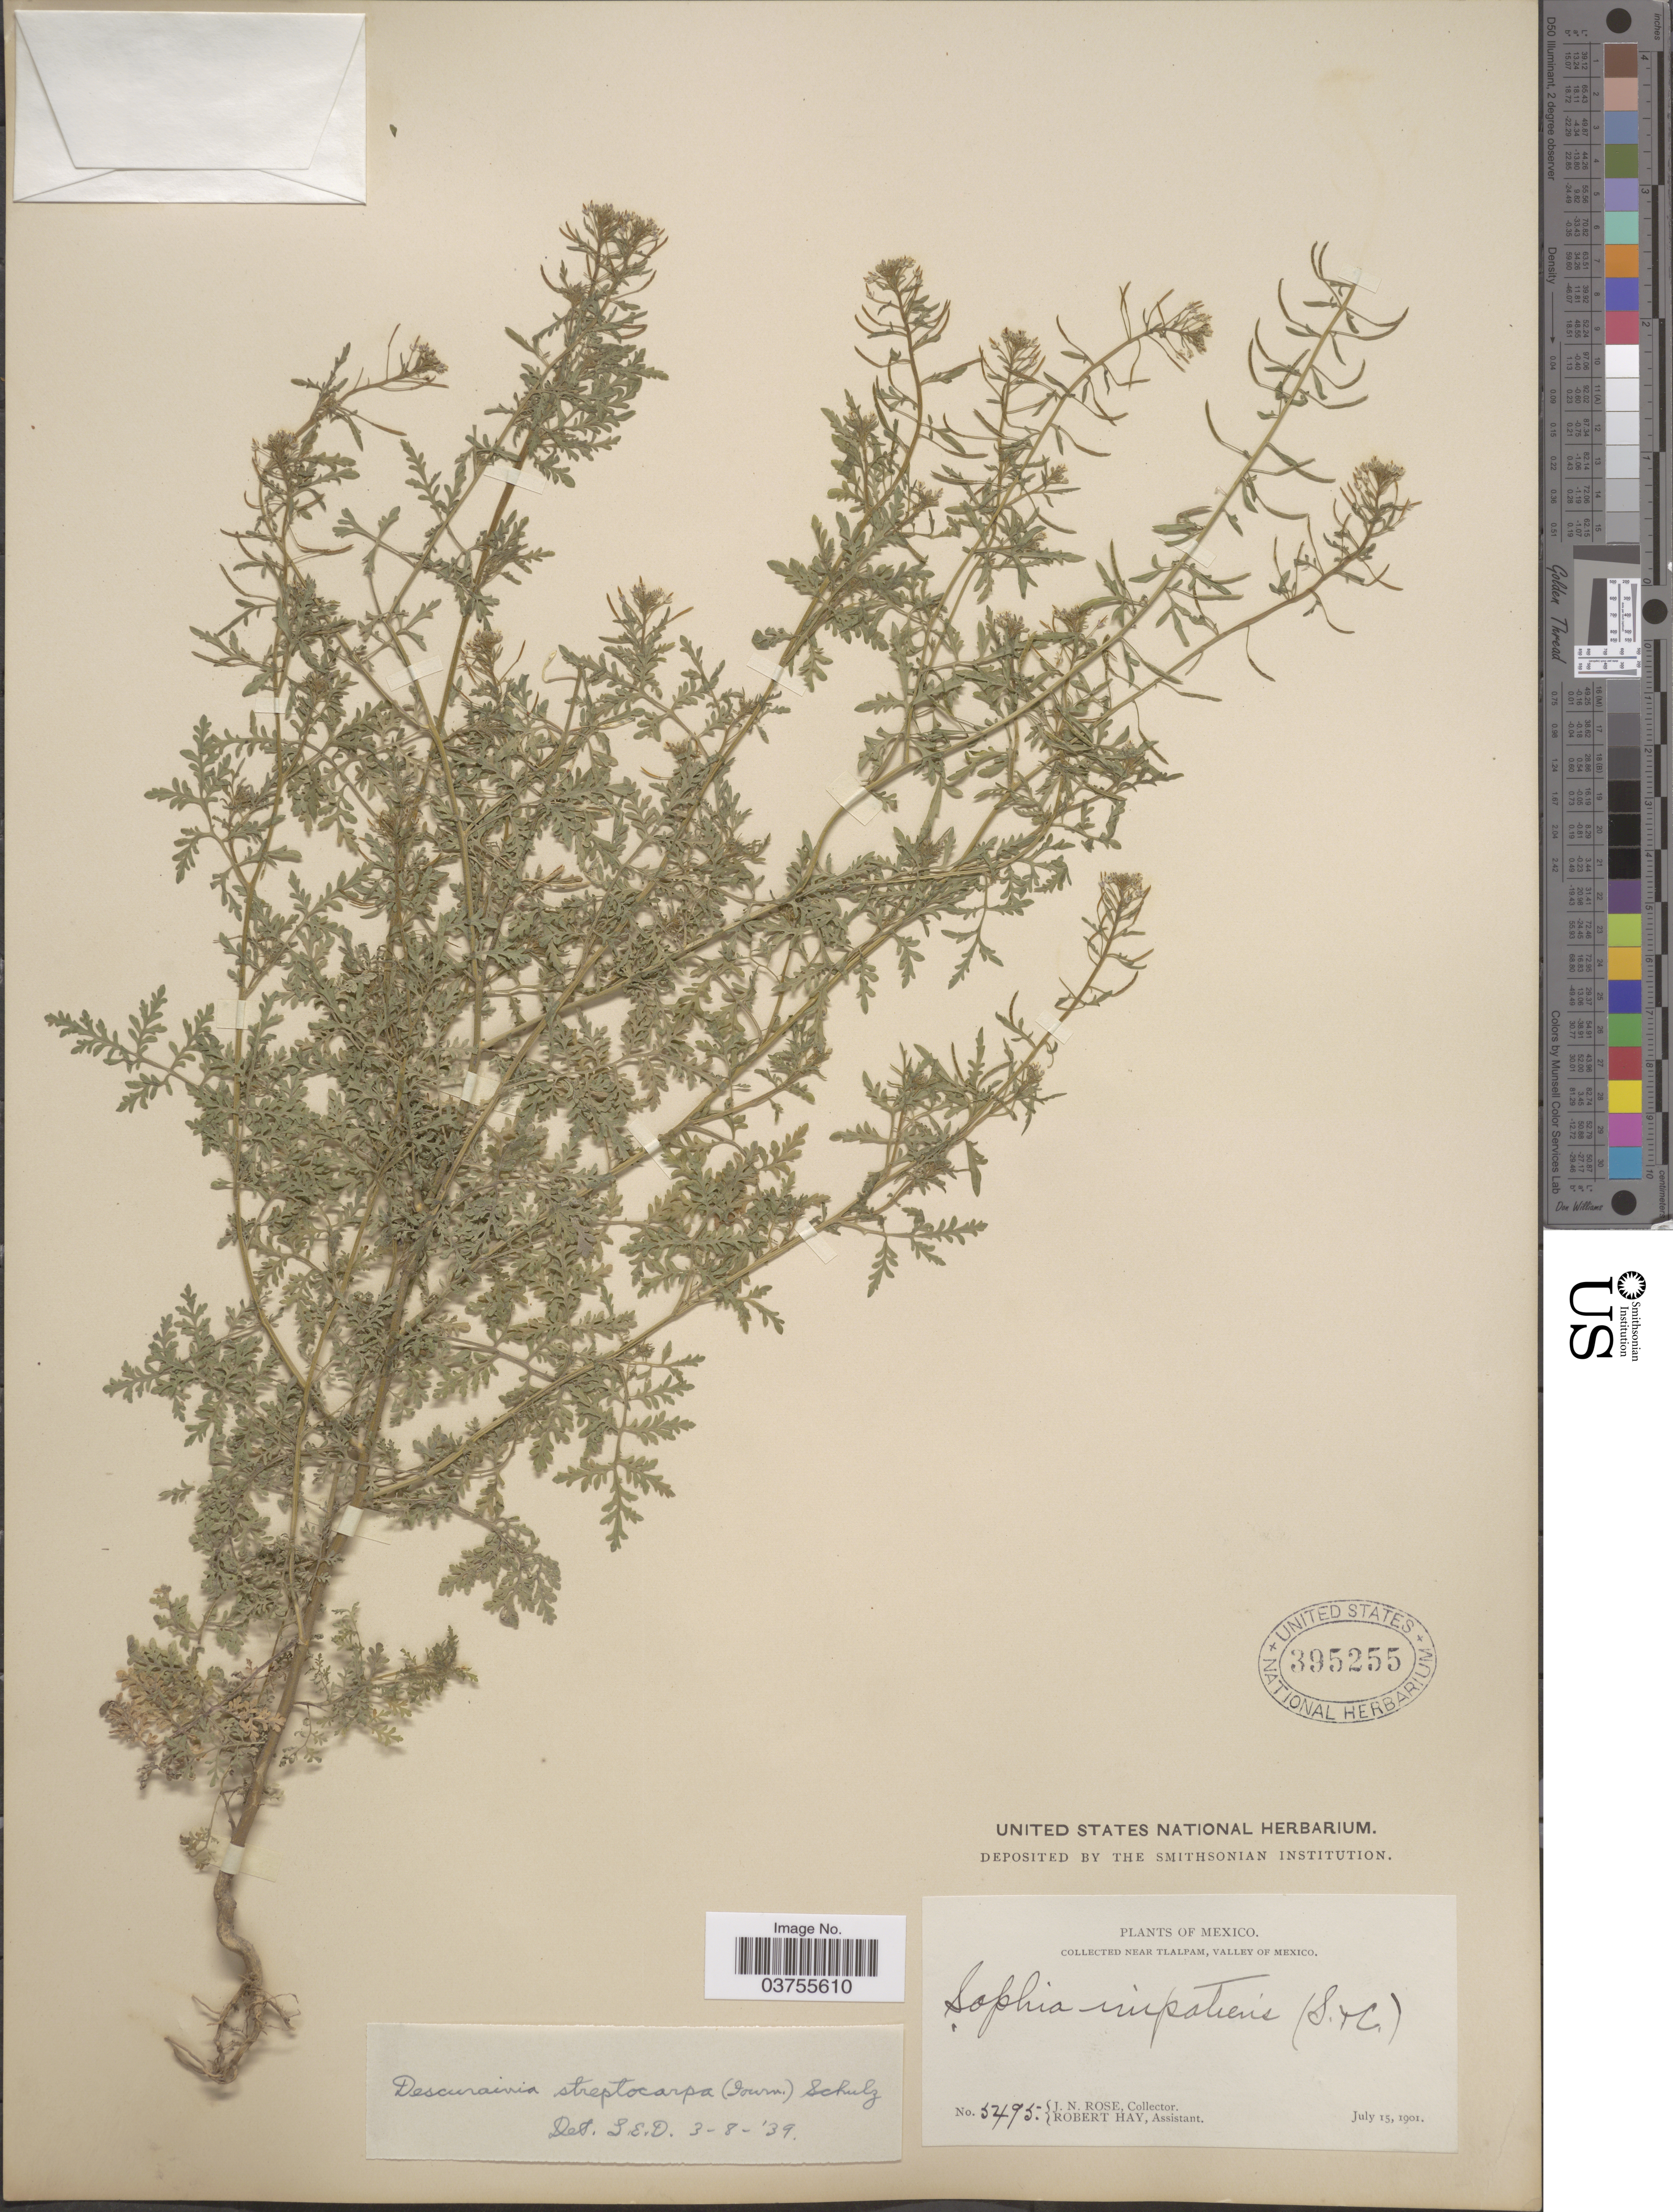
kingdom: Plantae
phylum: Tracheophyta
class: Magnoliopsida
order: Brassicales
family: Brassicaceae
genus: Descurainia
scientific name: Descurainia streptocarpa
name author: (E. Fourn. & C.A. Mey.) O.E. Schulz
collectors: J. N. Rose & R. Hay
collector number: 5495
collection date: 1901-07-15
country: Mexico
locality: Near Tlalpam, Valley of Mexico.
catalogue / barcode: US 395255